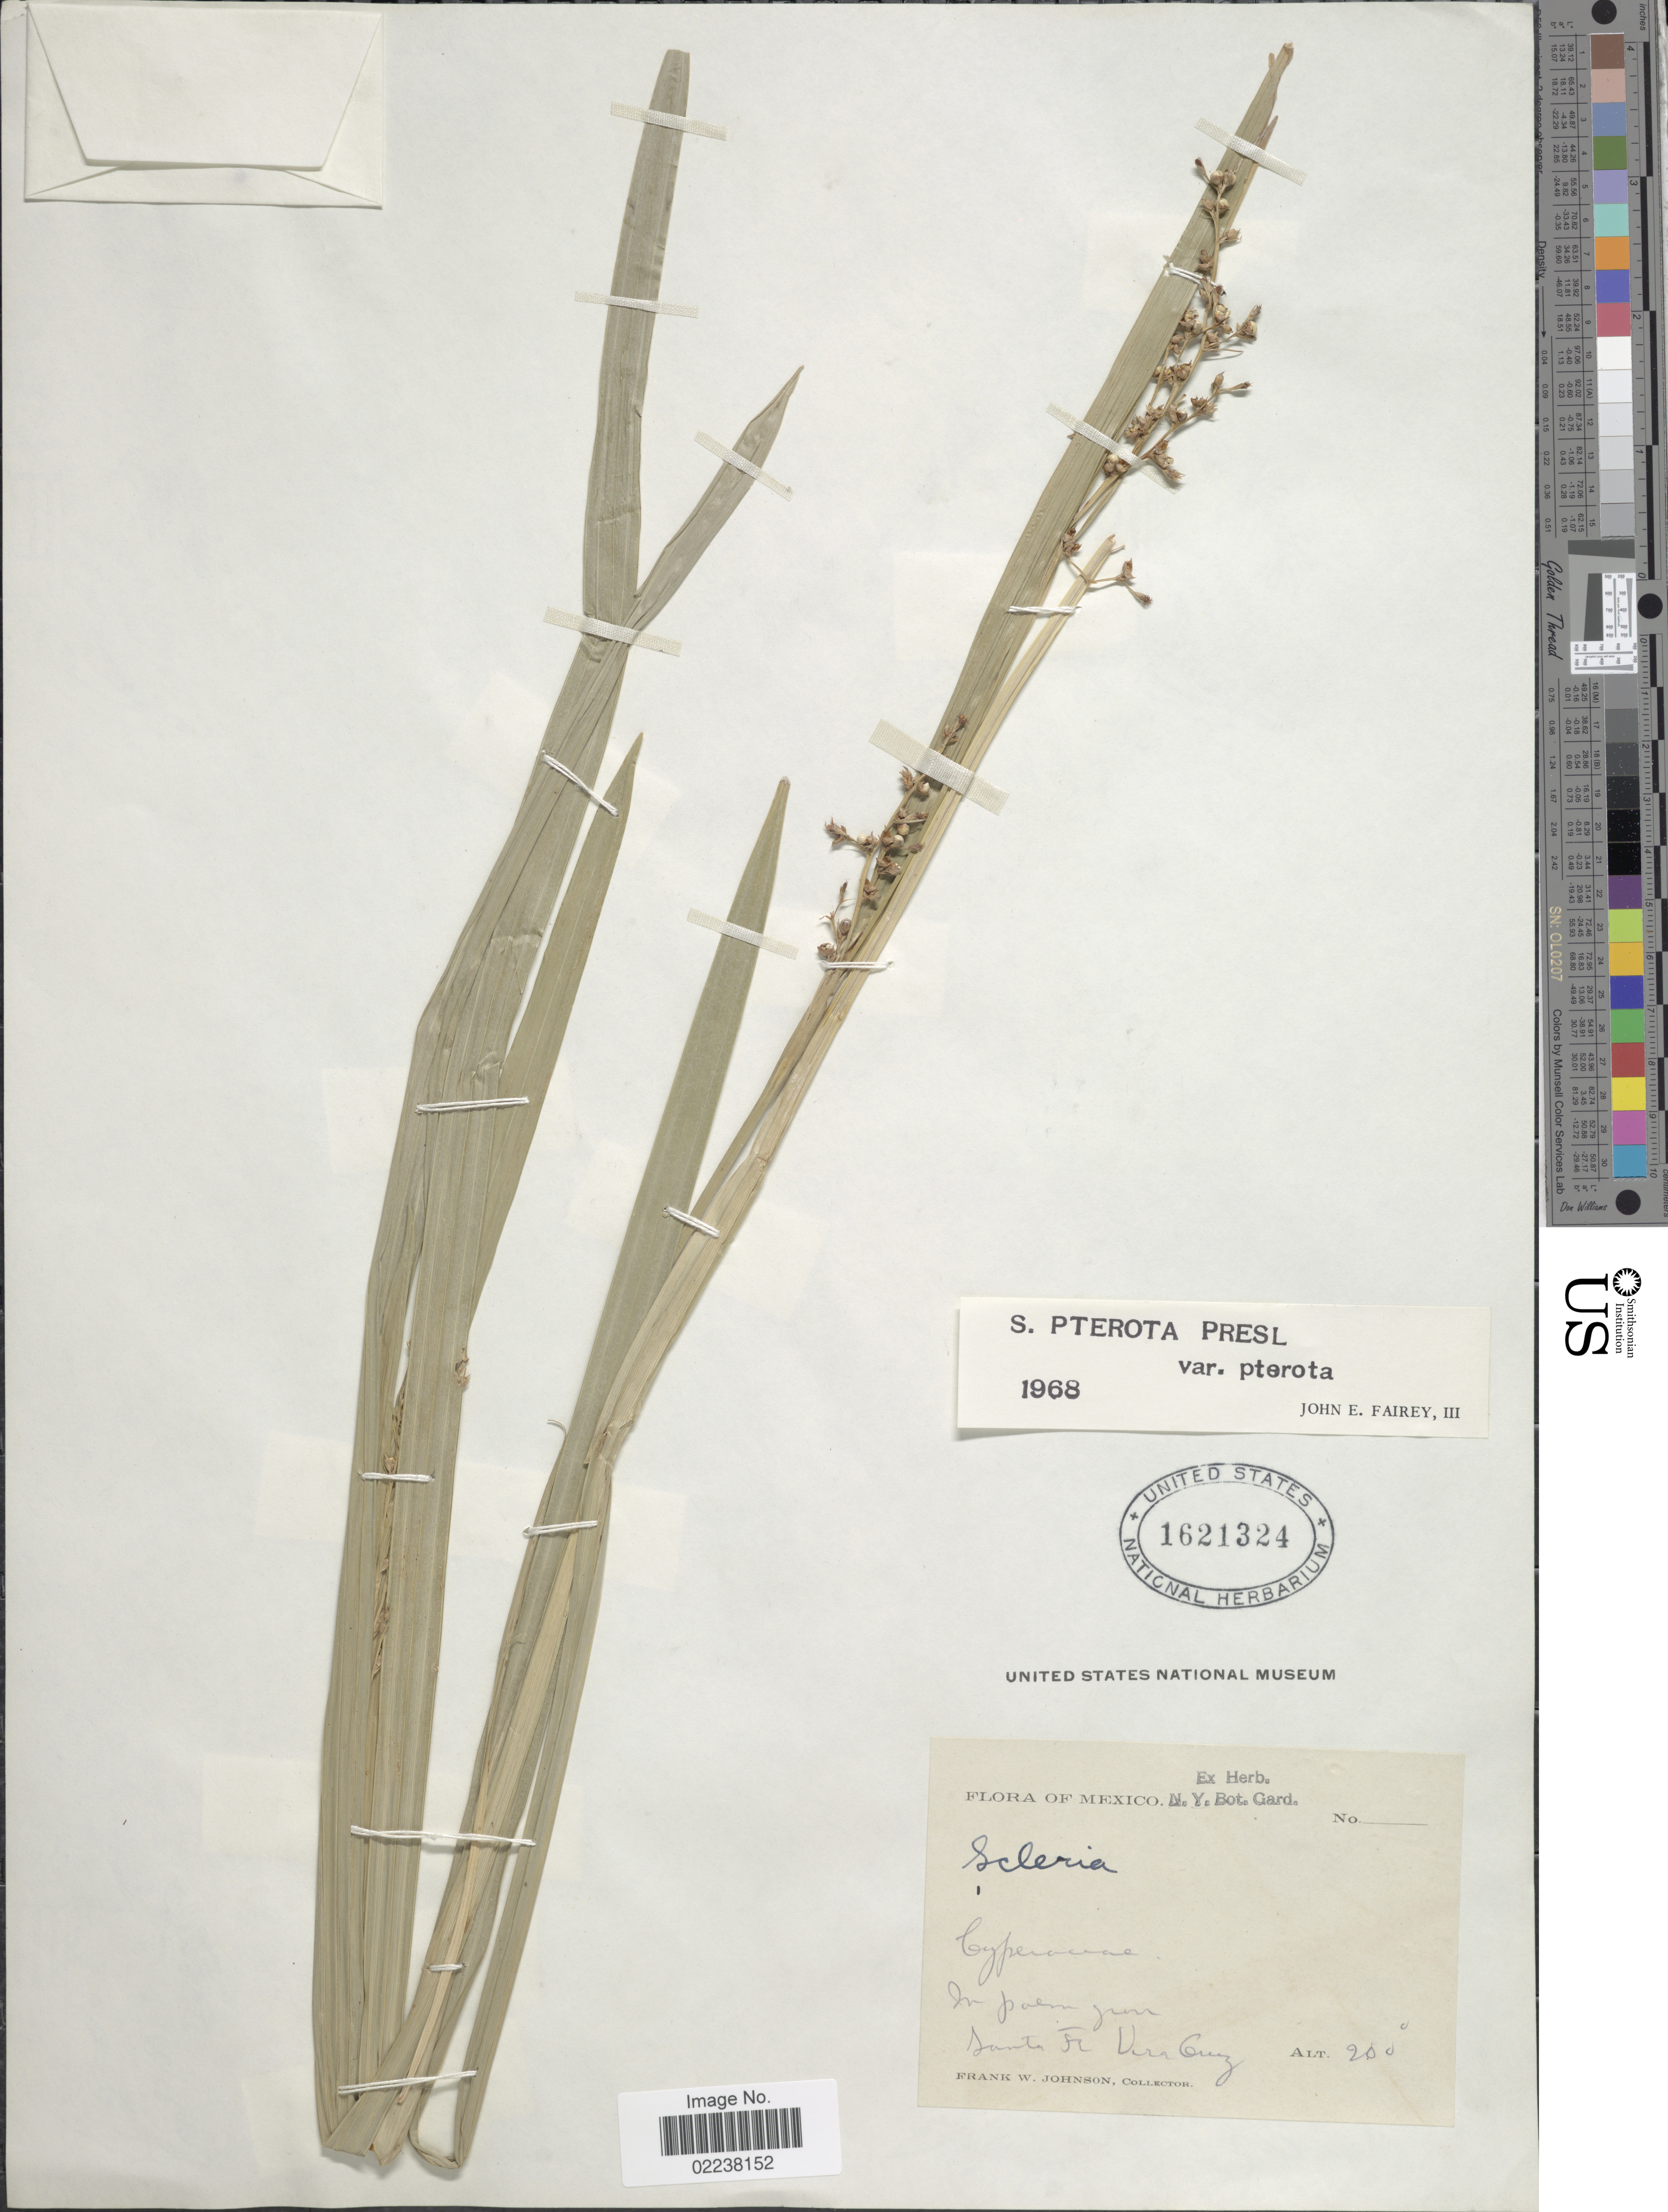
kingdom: Plantae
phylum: Tracheophyta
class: Liliopsida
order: Poales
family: Cyperaceae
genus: Scleria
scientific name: Scleria gaertneri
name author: Raddi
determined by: Strong, Mark T., (BOT), Smithsonian Institution - National Museum of Natural History (UNITED STATES)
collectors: F. W. Johnson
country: Mexico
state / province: Veracruz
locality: Santa Fe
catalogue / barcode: US 1621324